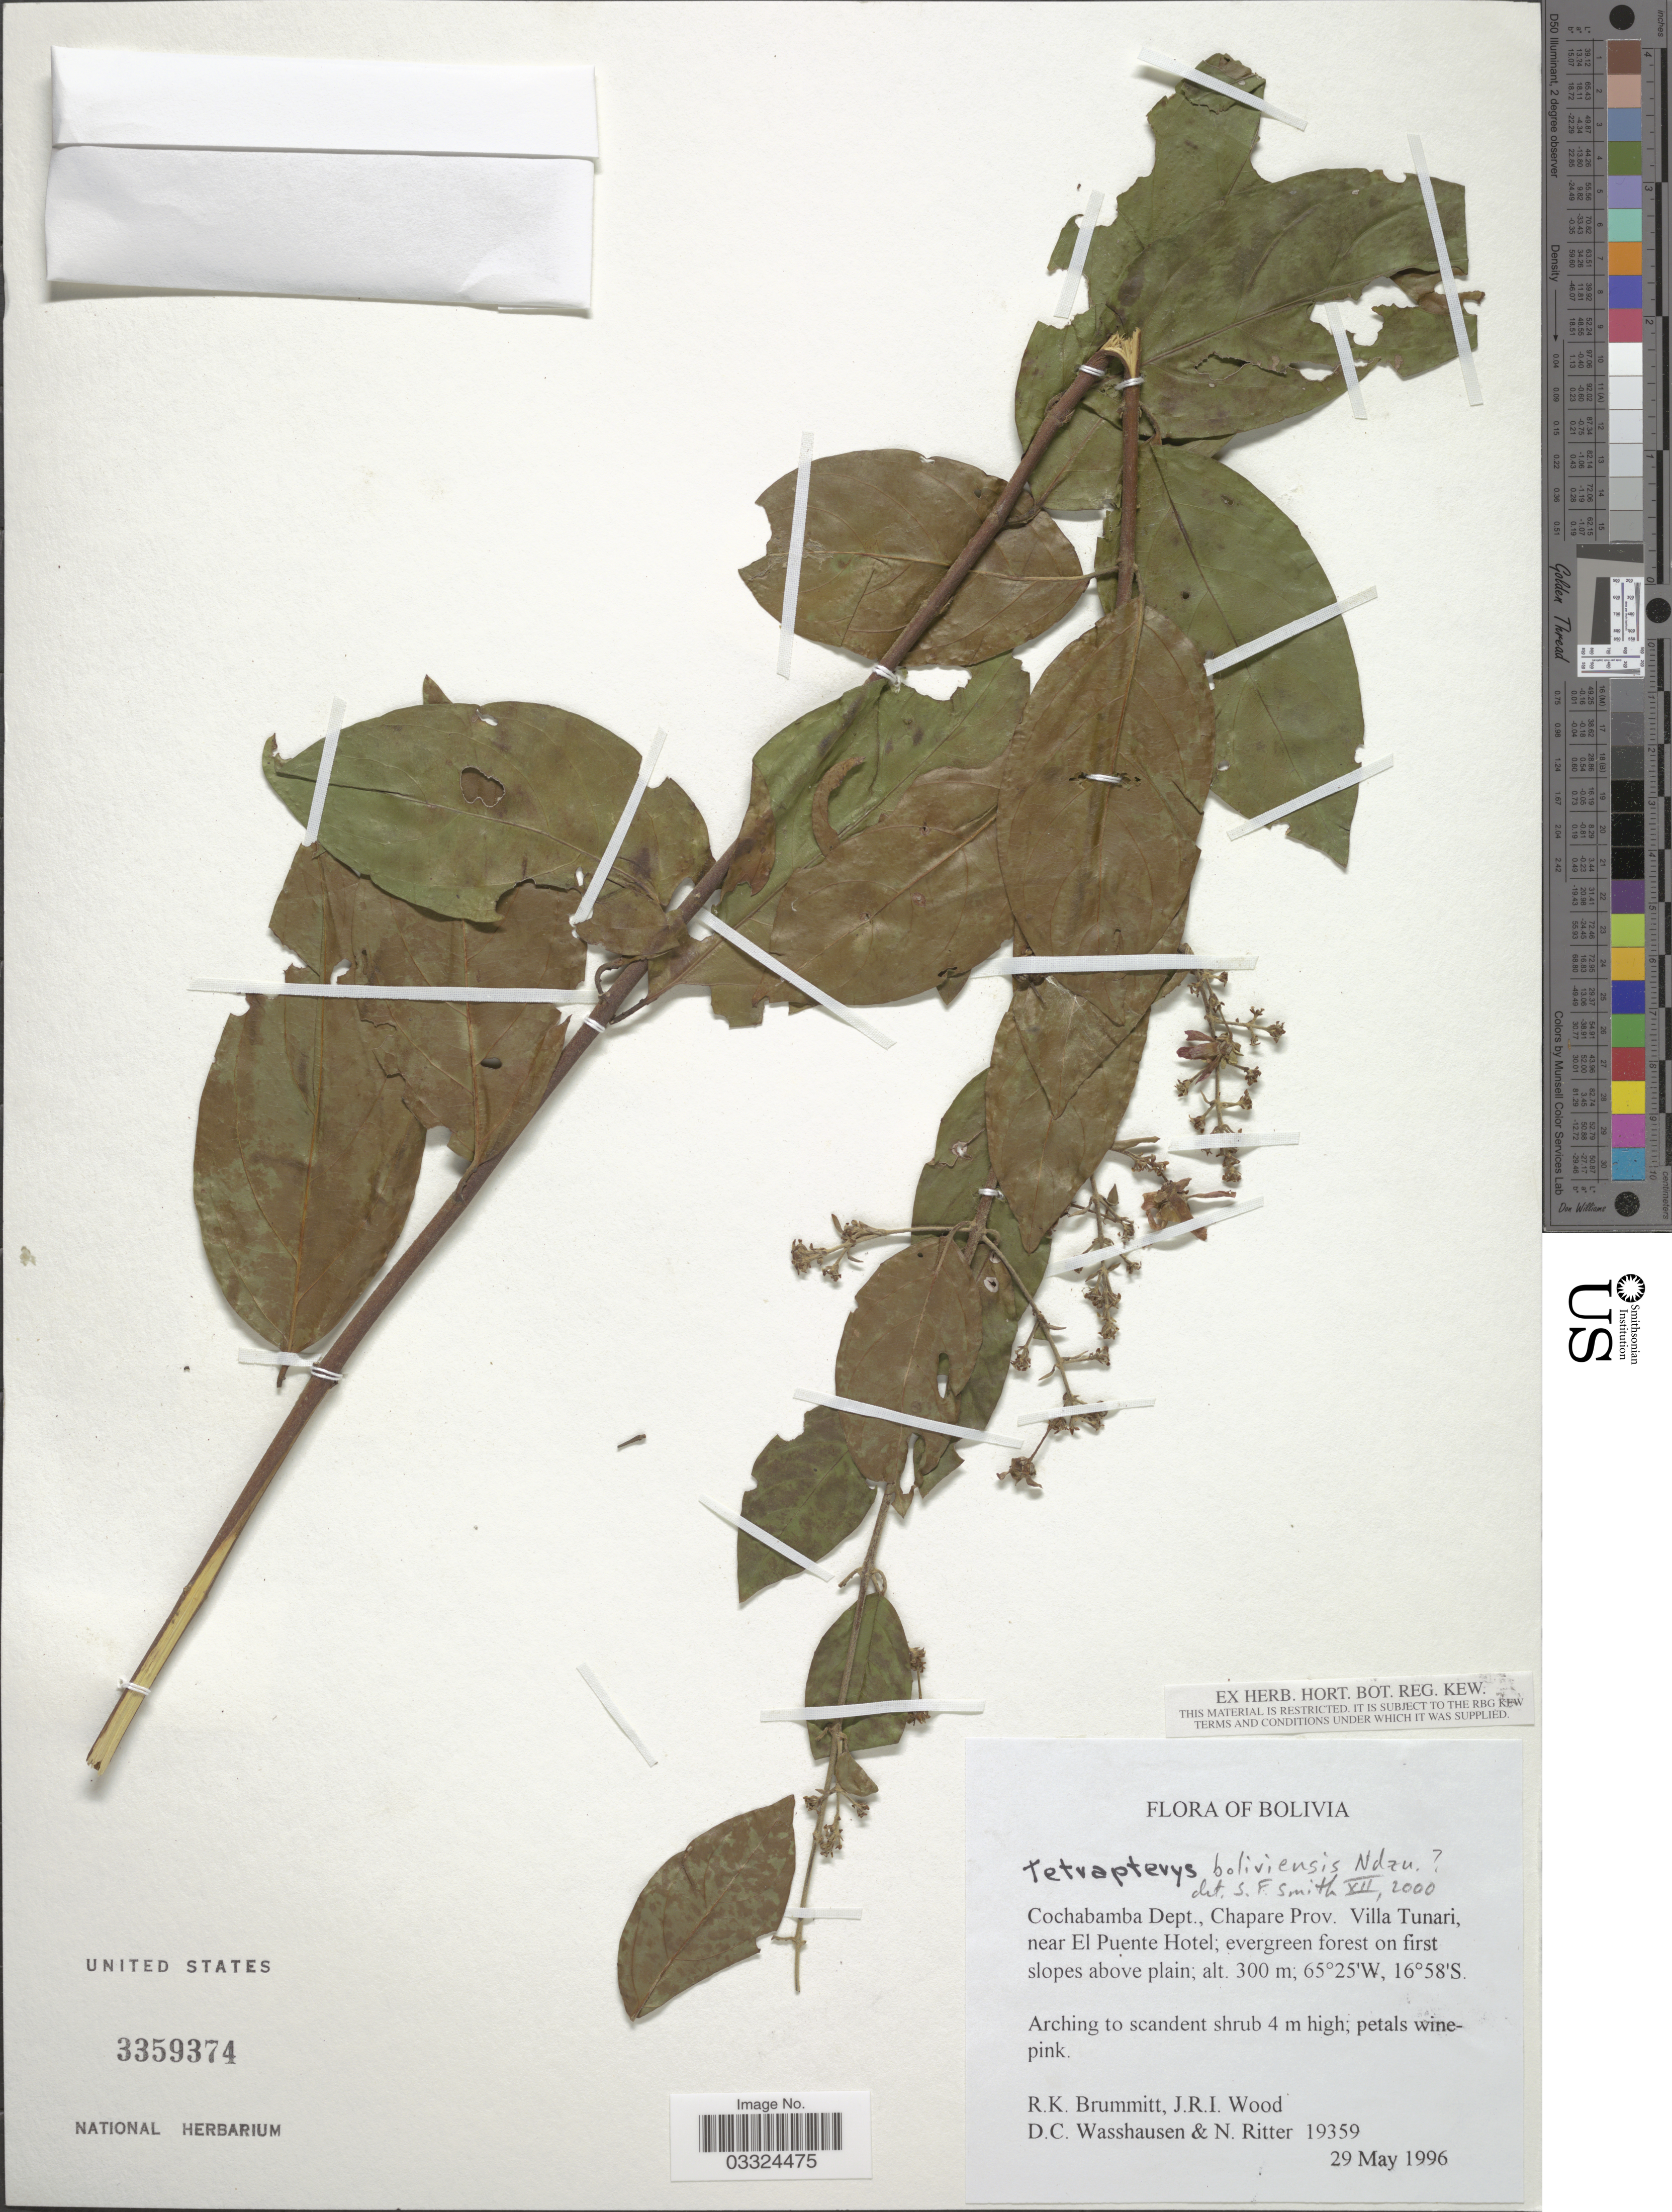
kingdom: Plantae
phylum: Tracheophyta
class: Magnoliopsida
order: Malpighiales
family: Malpighiaceae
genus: Niedenzuella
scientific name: Niedenzuella peruviana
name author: (Nied.) W.R. Anderson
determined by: Anderson, R. W.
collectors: R. Brummitt, J. R. I. Wood, D. C. Wasshausen & N. Ritter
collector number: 19359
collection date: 1996-05-29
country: Bolivia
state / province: Cochabamba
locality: Cochabamba Dept., Chapare Prov. Villa Tunari, near El Puente Hotel.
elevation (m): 300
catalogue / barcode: US 3359374